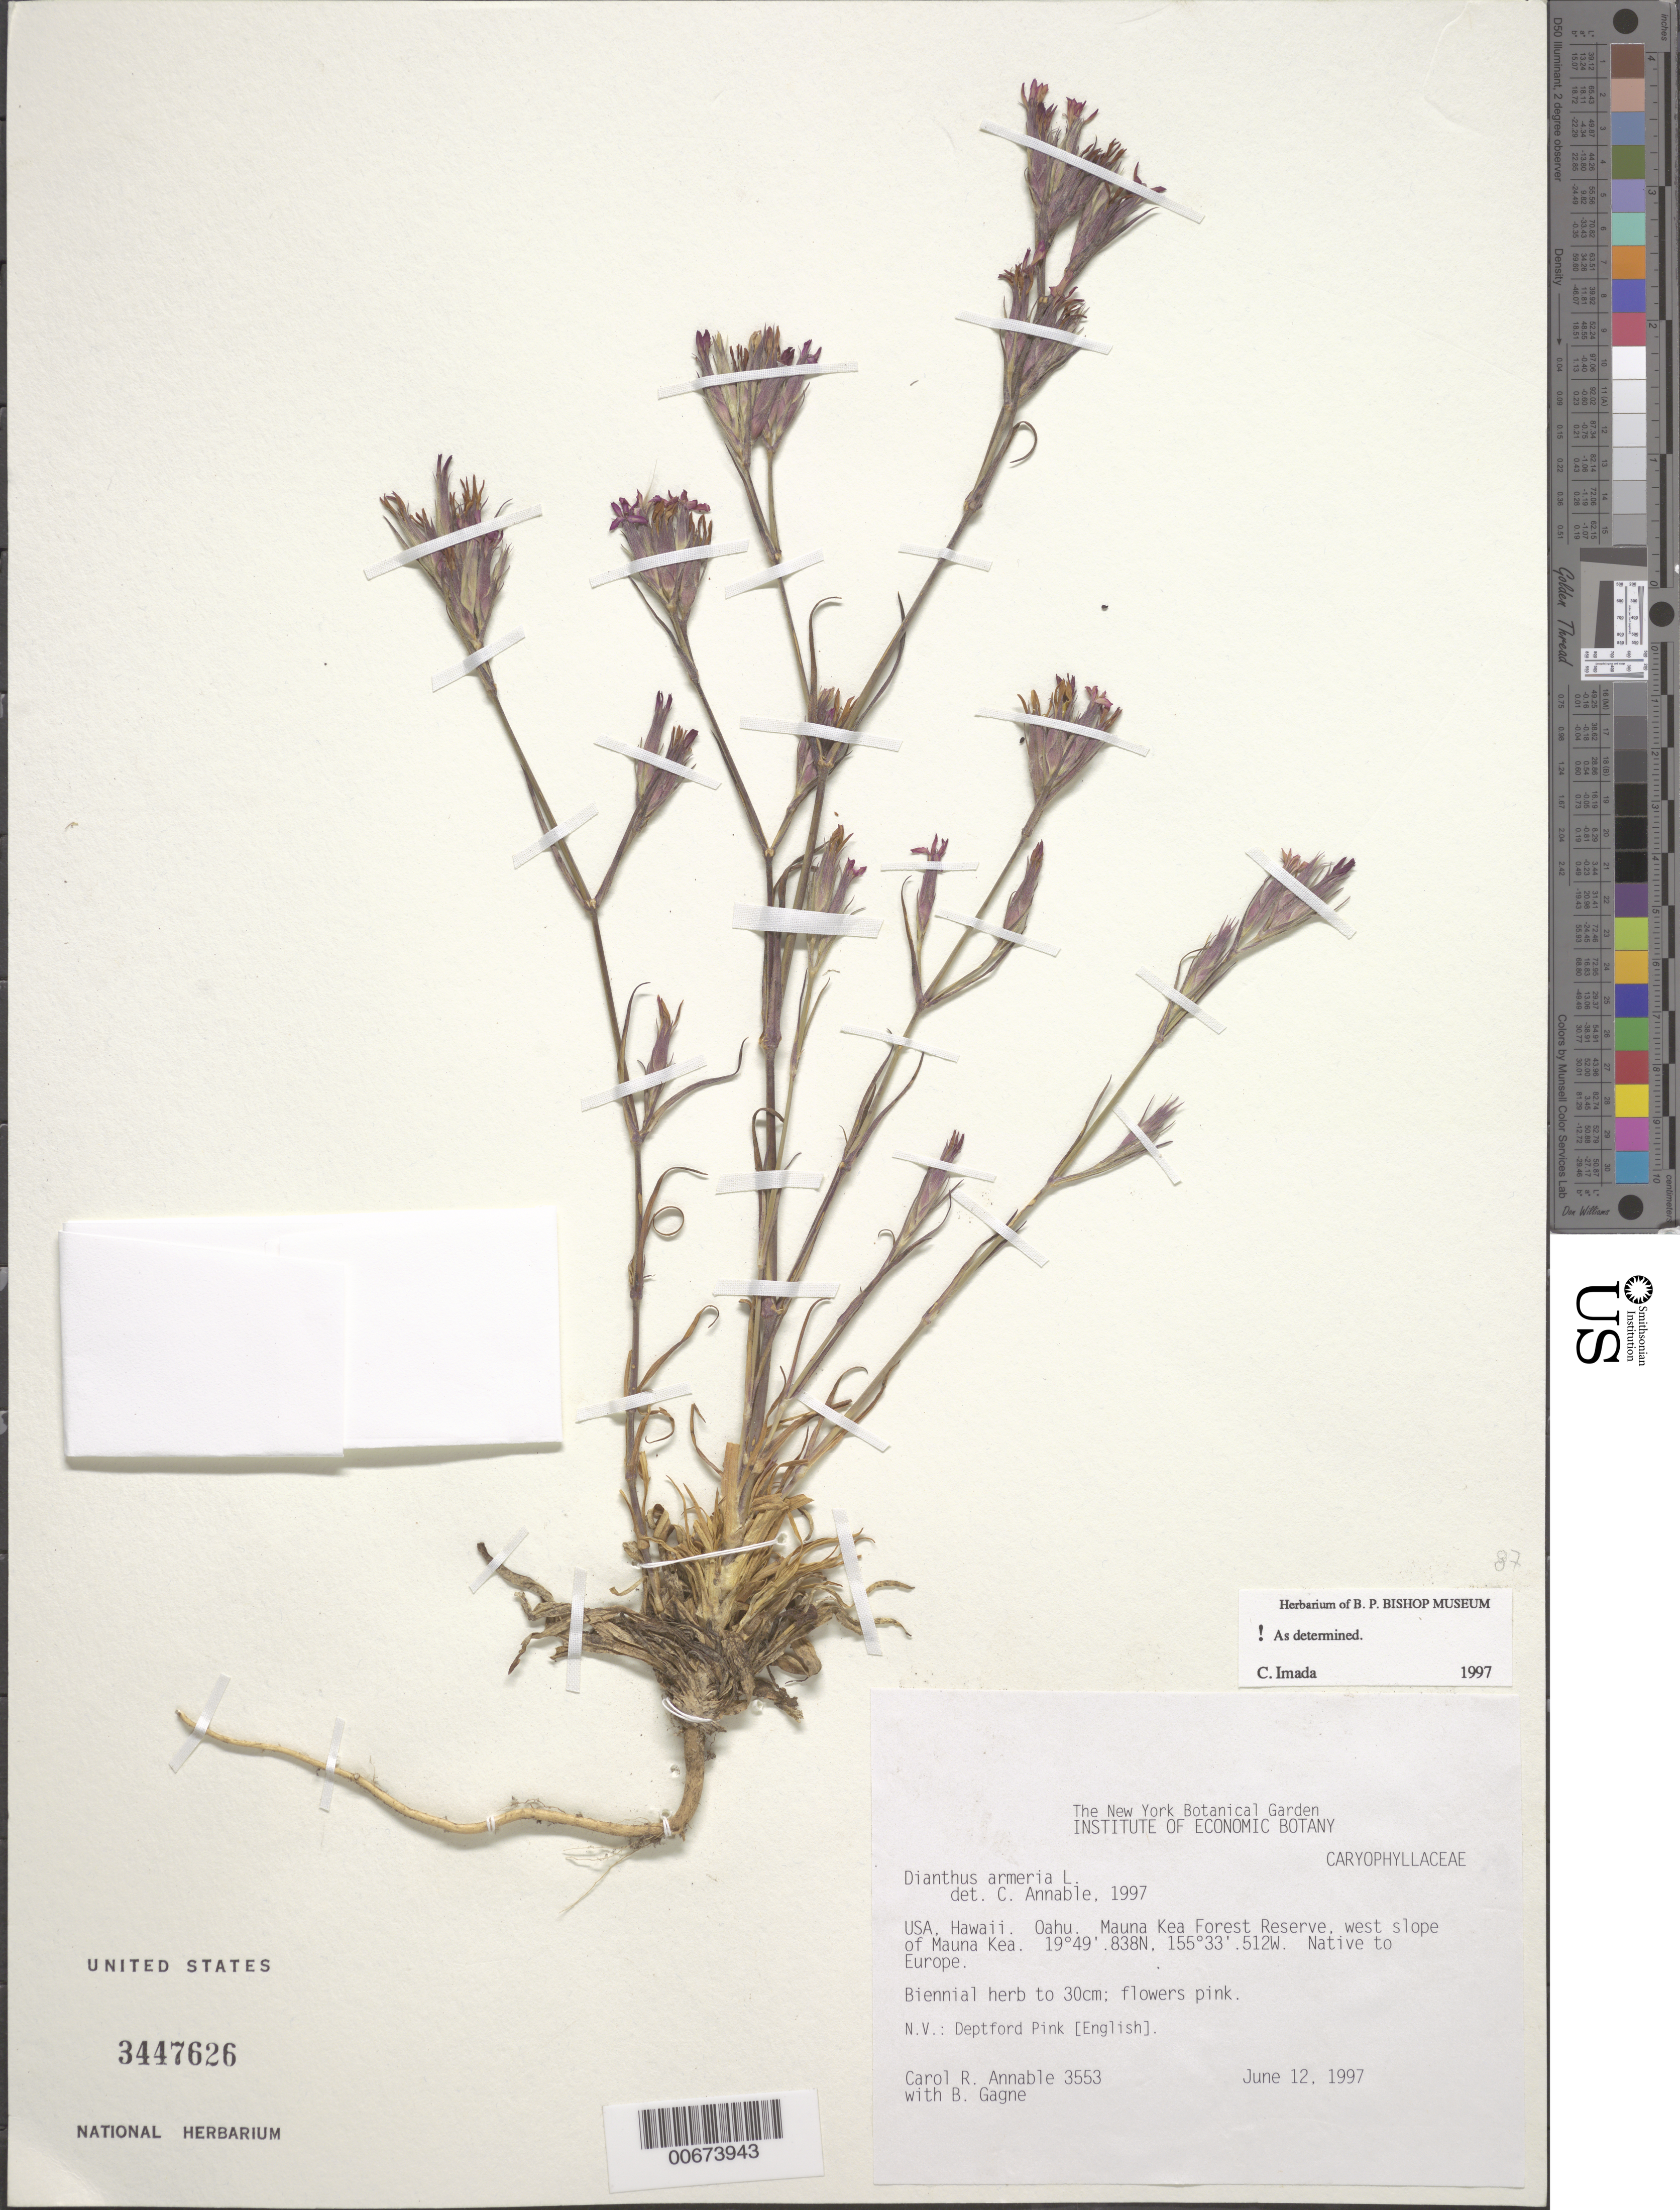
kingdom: Plantae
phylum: Tracheophyta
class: Magnoliopsida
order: Caryophyllales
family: Caryophyllaceae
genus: Dianthus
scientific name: Dianthus armeria subsp. armeria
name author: L.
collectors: C. R. Annable & B. H. Gagné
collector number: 3553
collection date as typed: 12 Jun 1987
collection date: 1987-06-12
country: United States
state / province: Hawaii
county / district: Hawaii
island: Hawaii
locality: Mauna Kea Forest Reserve, west slope of Mauna Kea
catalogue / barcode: US 3447626